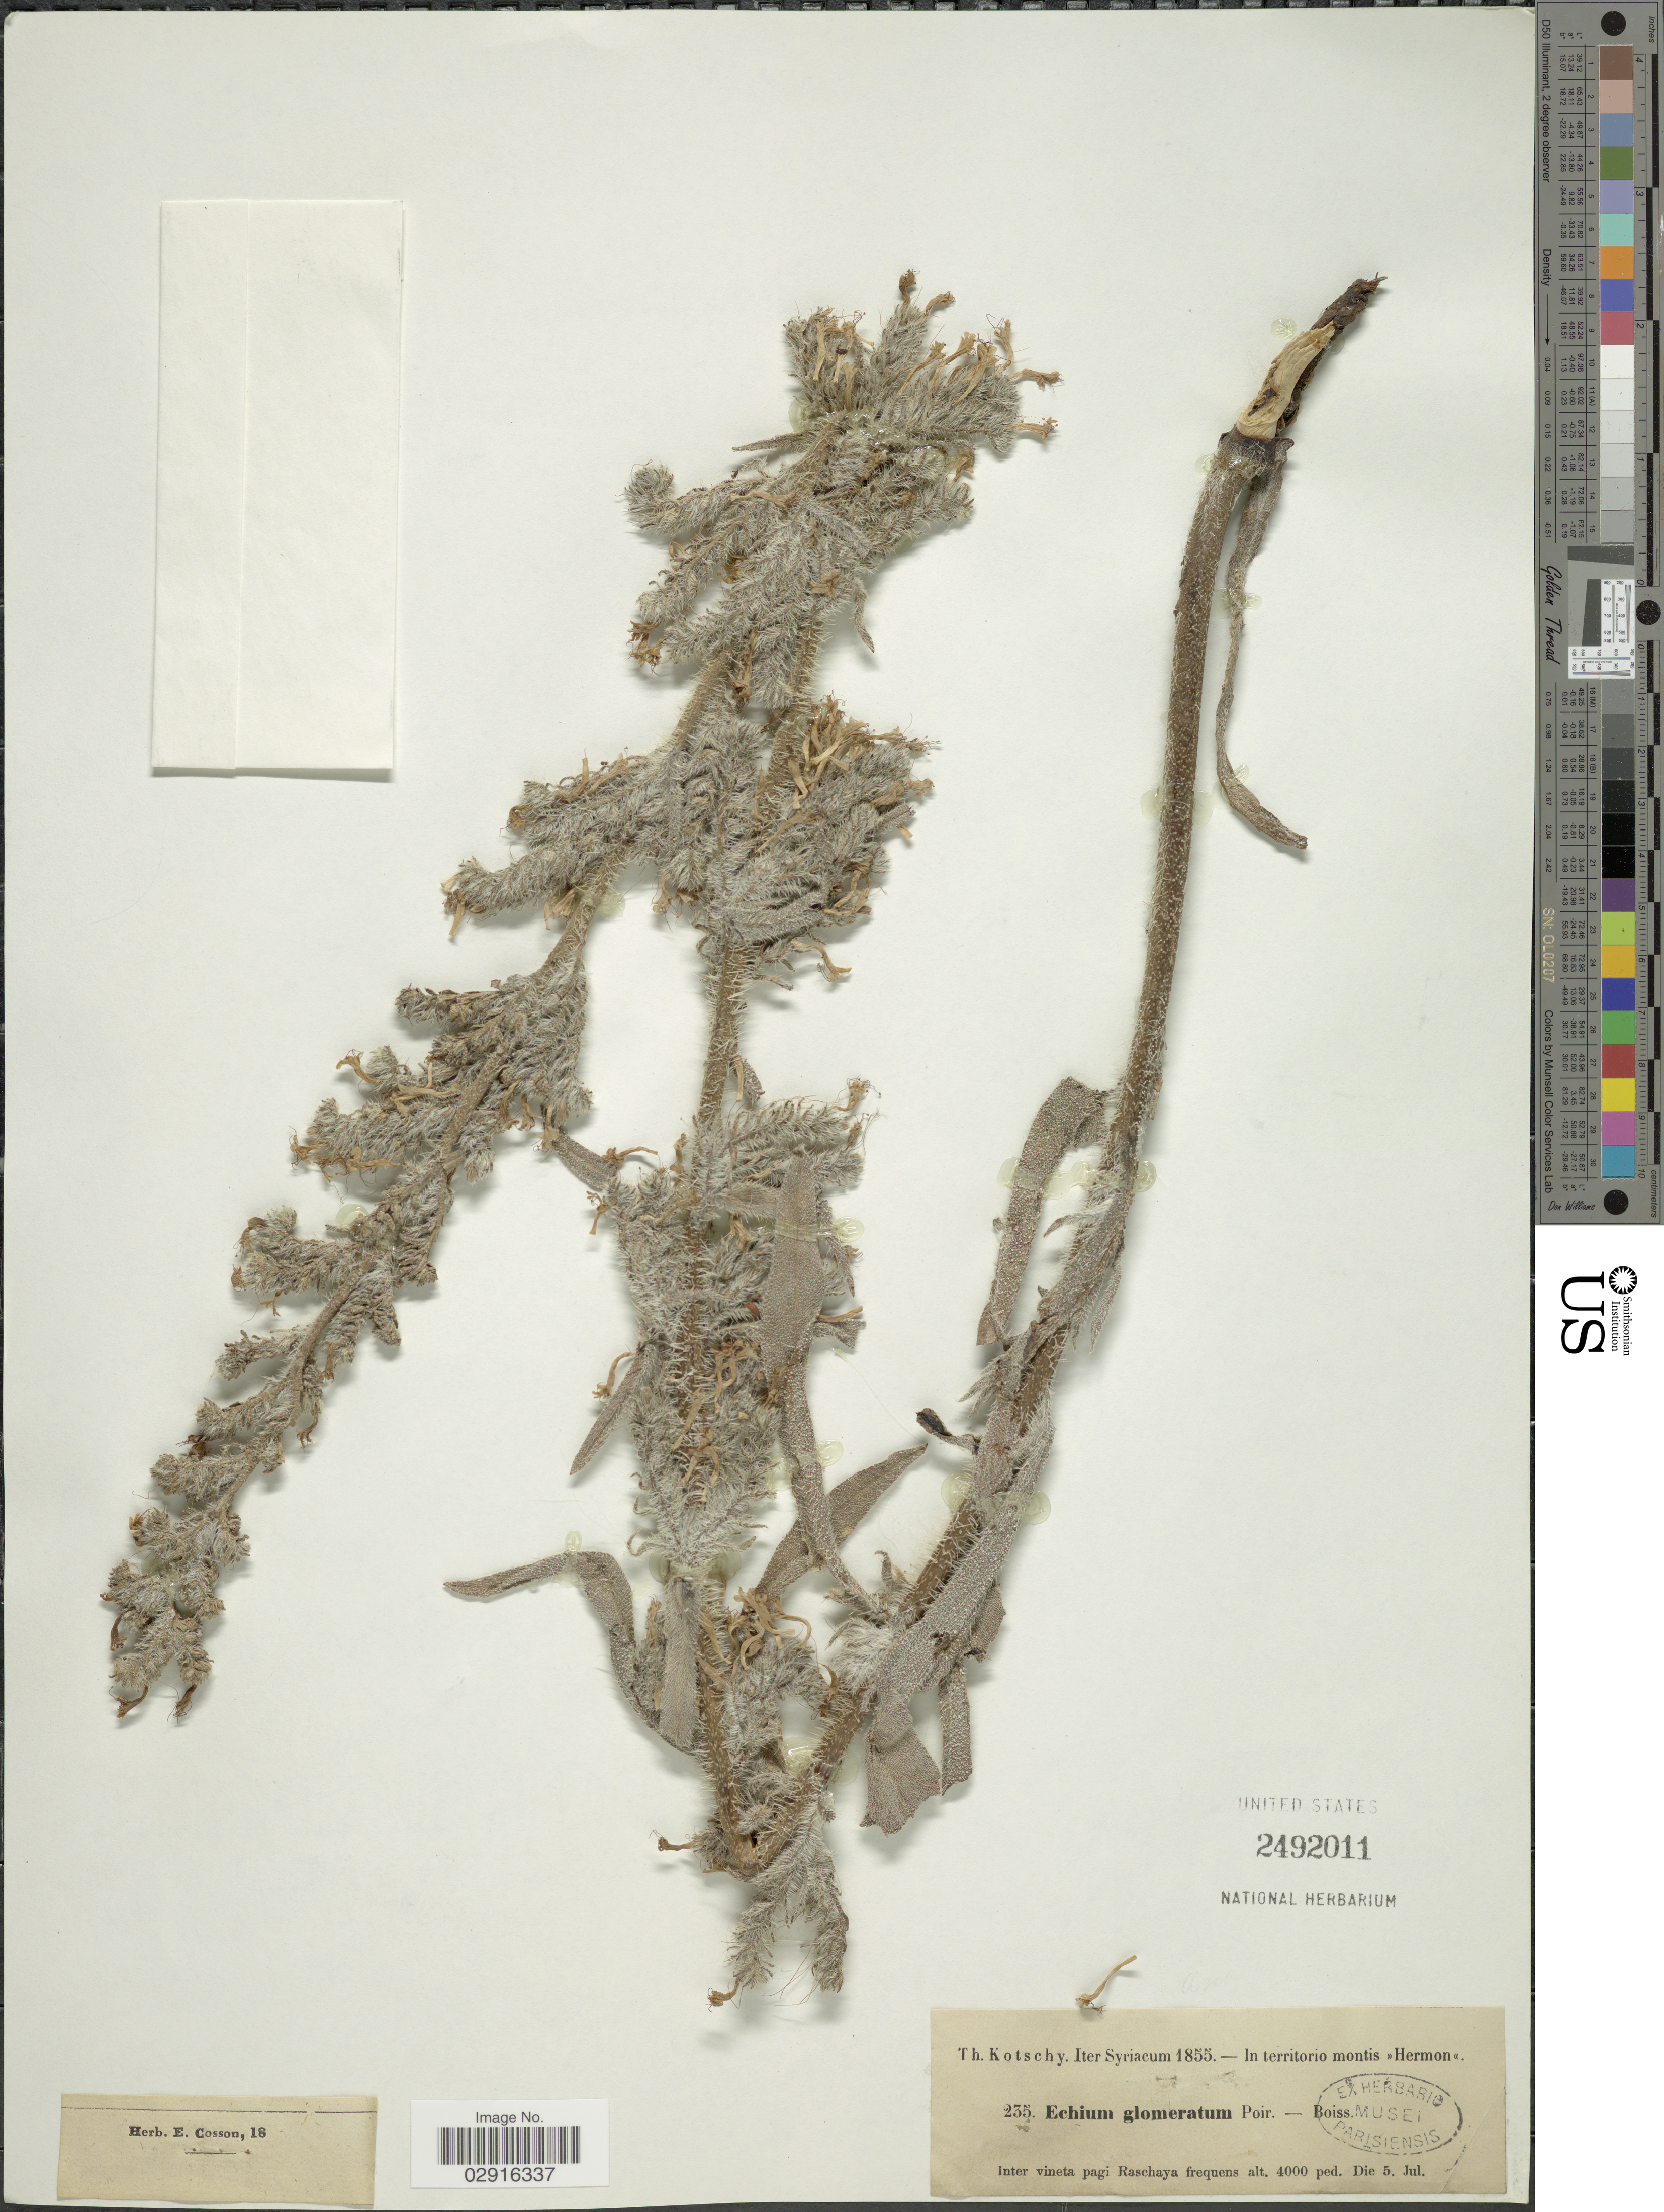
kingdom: Plantae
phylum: Tracheophyta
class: Magnoliopsida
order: Boraginales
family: Boraginaceae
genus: Echium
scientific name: Echium glomeratum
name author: Poir.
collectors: K. G. Kotschy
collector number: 235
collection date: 1855-07-05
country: Syria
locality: Iter Syriacum. In territorio montis "Hermon". Inter vineta pagi Raschaya frequens.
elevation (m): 1219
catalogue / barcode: US 2492011